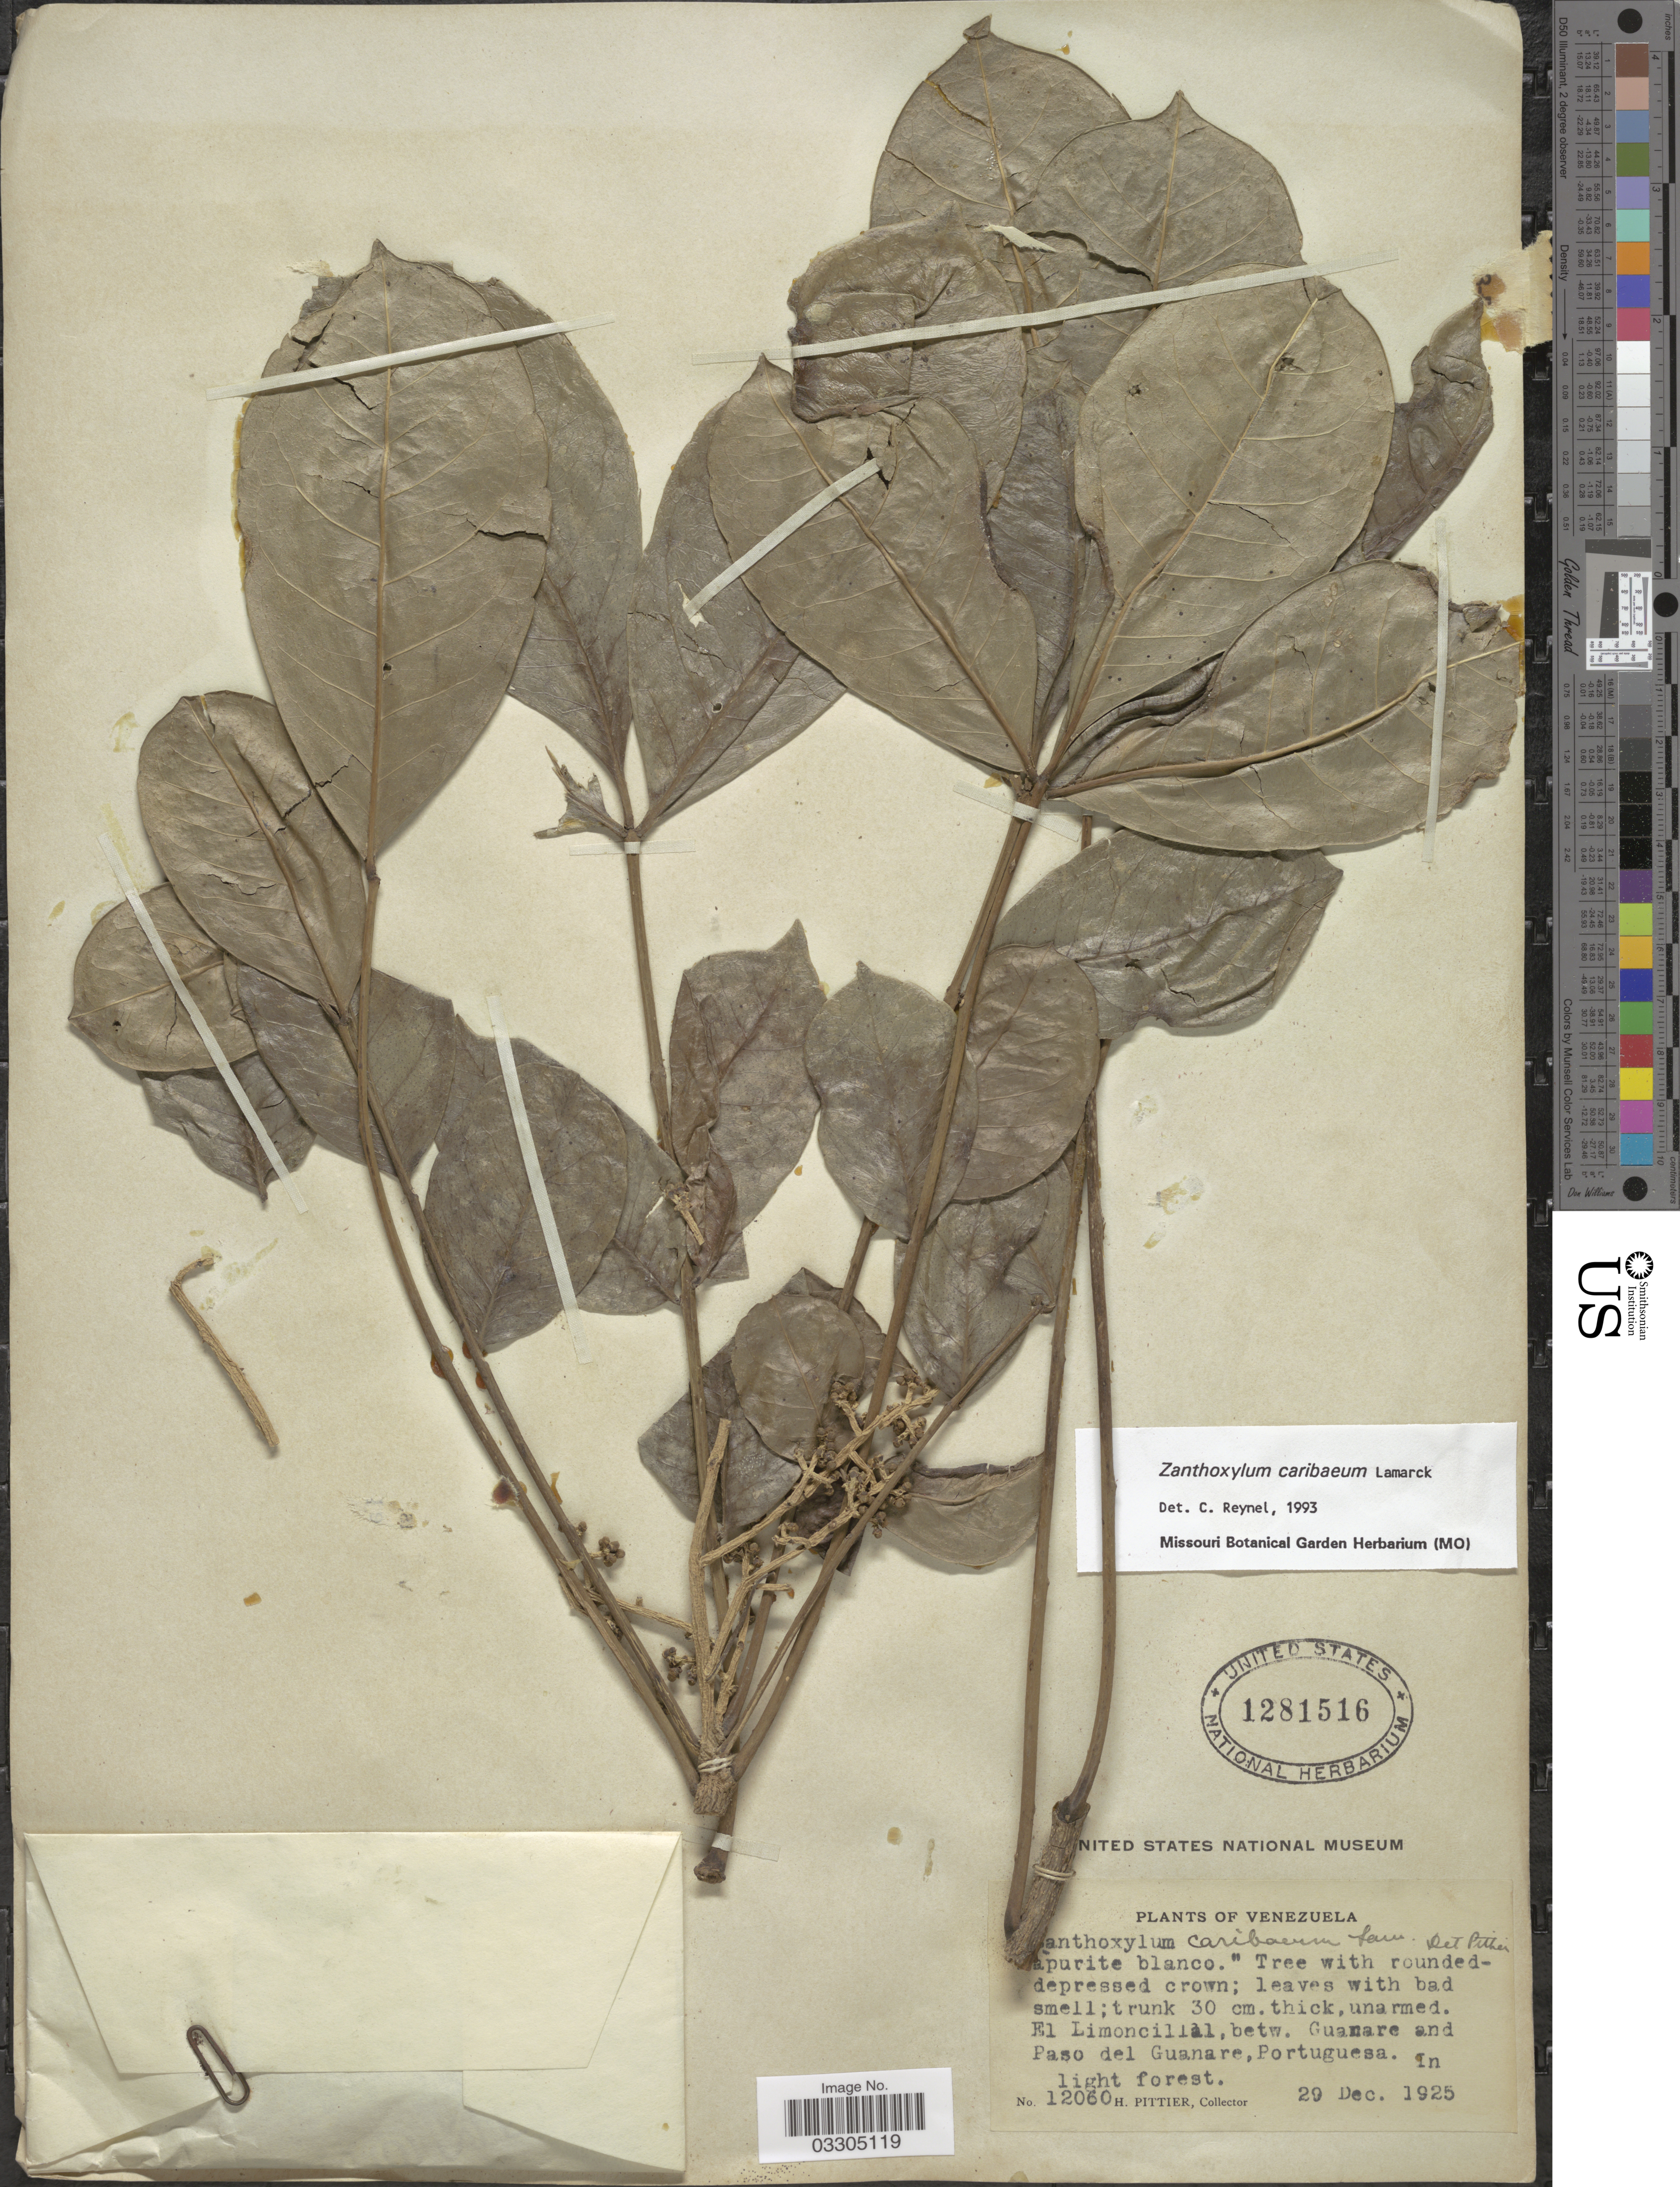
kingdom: Plantae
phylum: Tracheophyta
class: Magnoliopsida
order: Sapindales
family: Rutaceae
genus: Zanthoxylum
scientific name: Zanthoxylum caribaeum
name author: Lam.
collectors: H. F. Pittier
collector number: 12060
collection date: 1925-12-29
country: Venezuela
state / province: Portuguesa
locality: El Limoncillal, betw. Guanare and Paso del Guanare, Portuguesa.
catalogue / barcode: US 1281516